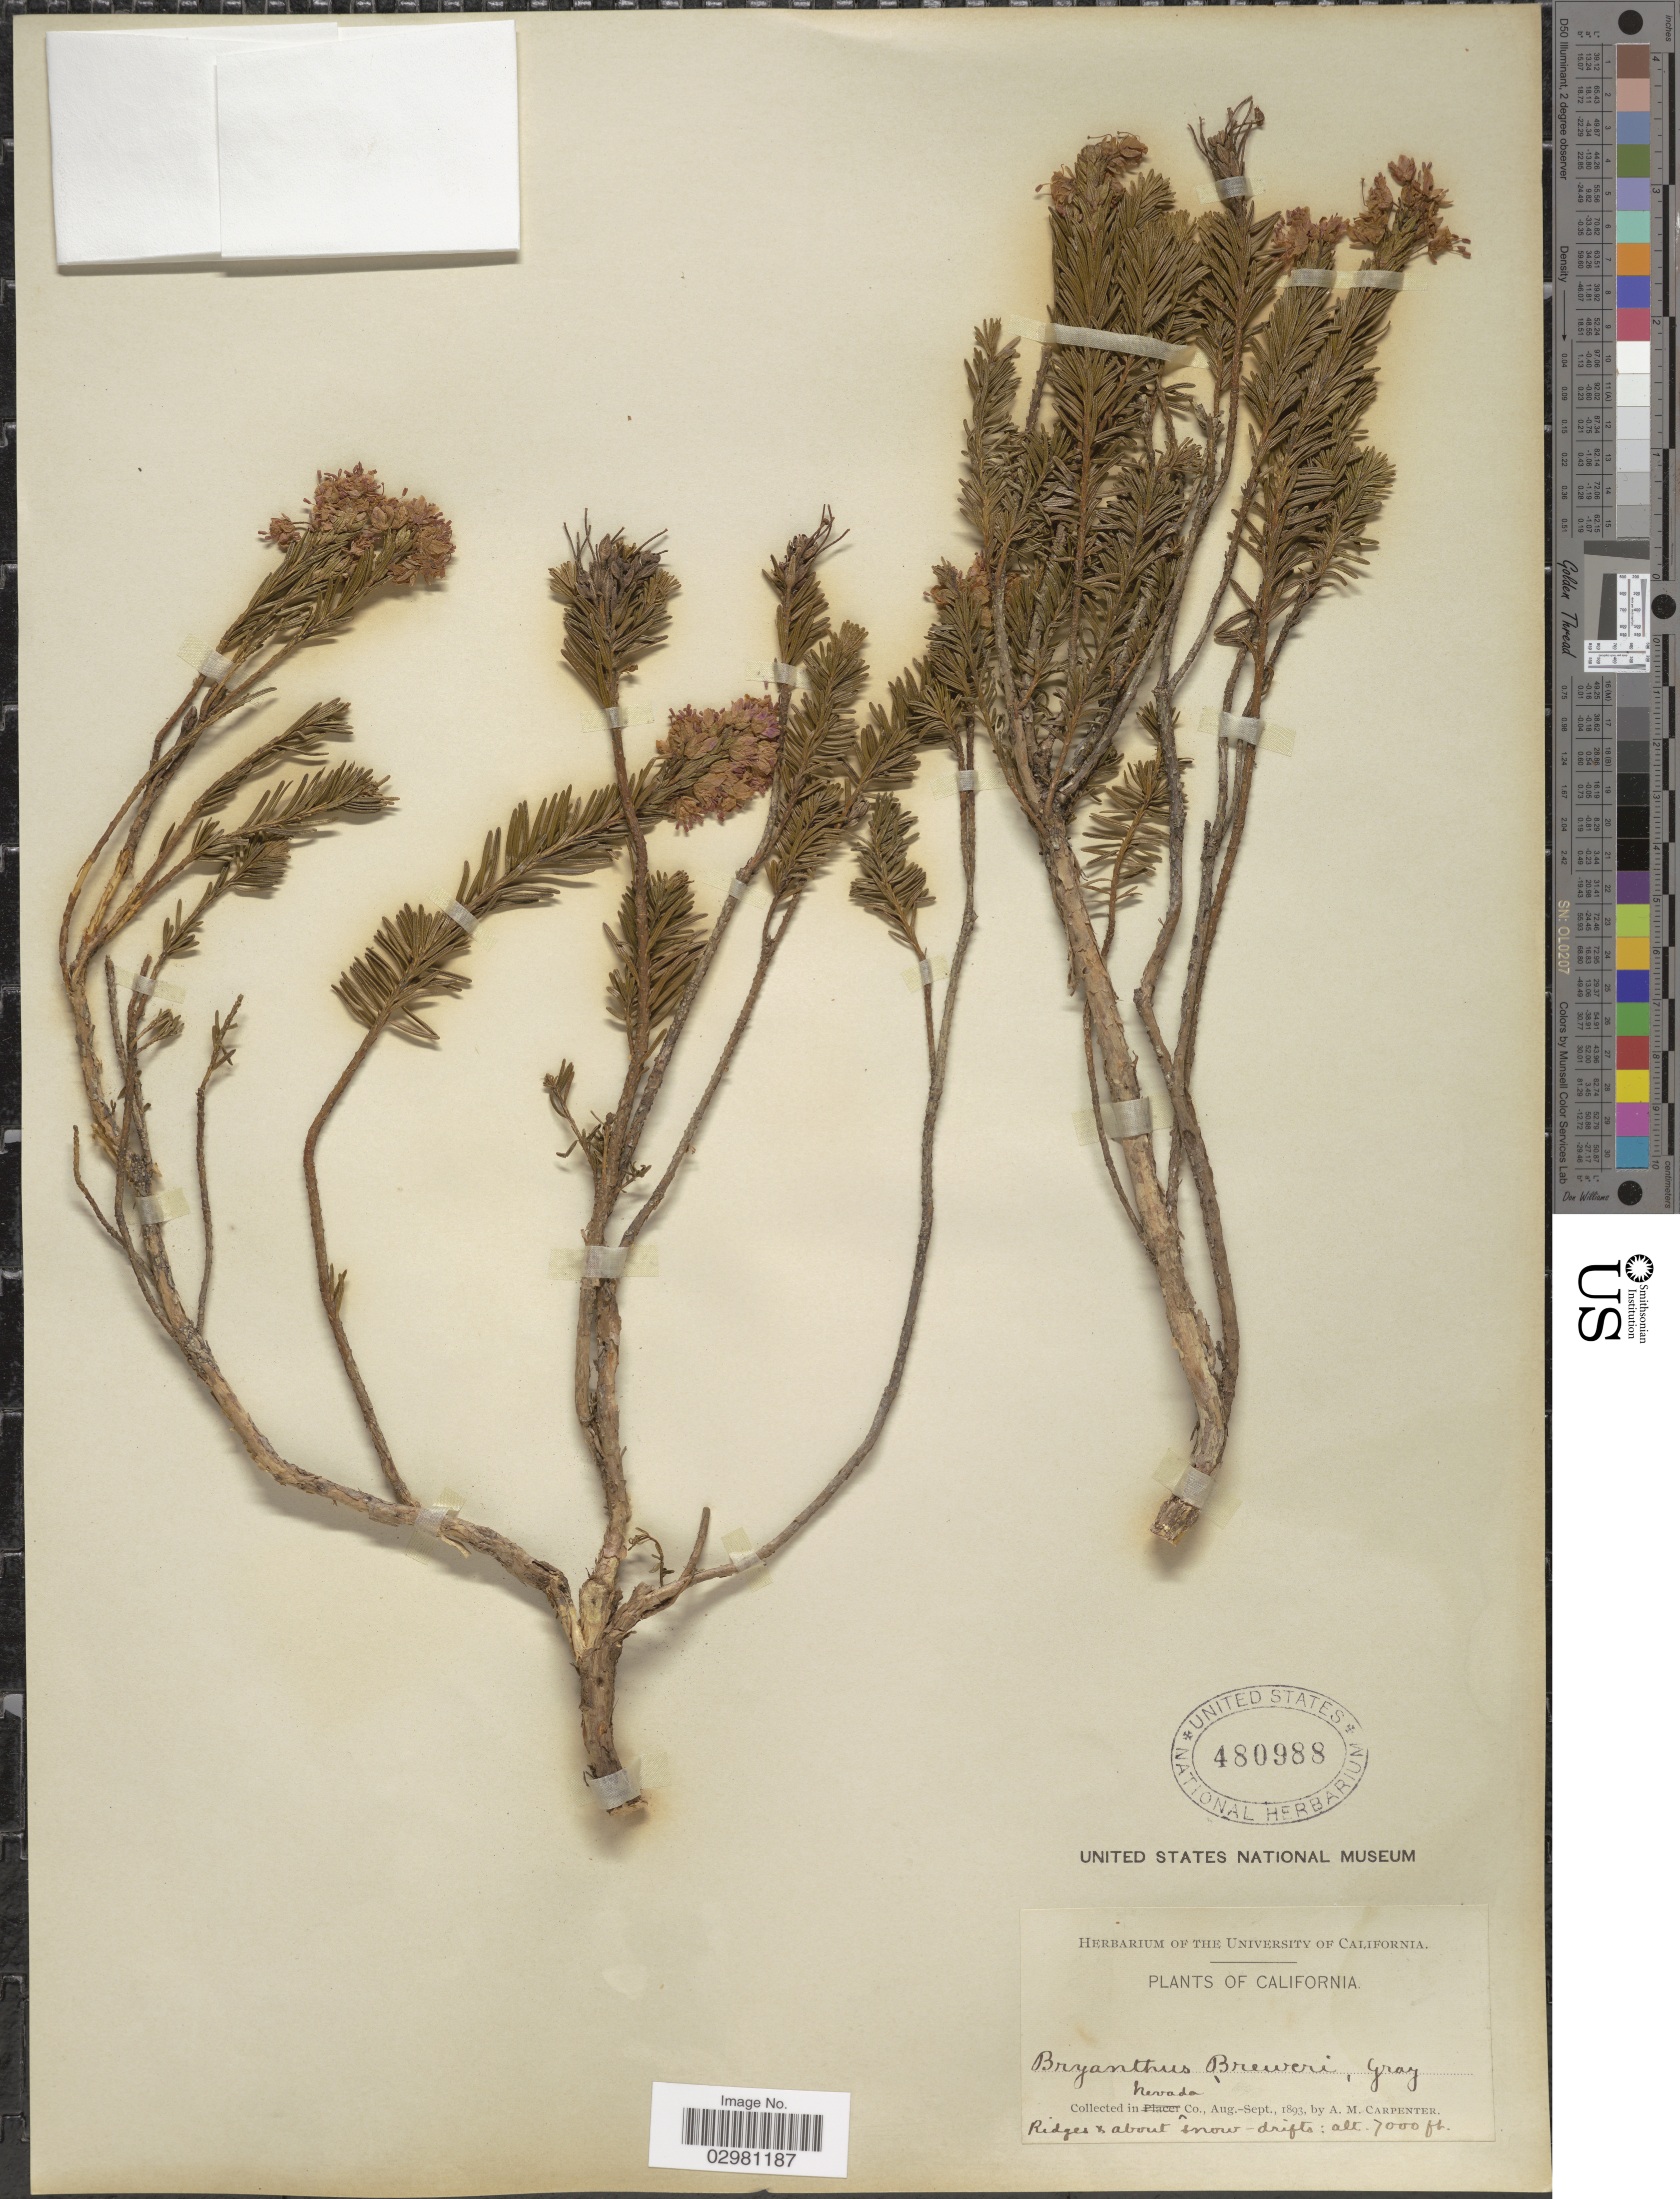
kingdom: Plantae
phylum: Tracheophyta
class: Magnoliopsida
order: Ericales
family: Ericaceae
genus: Phyllodoce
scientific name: Phyllodoce breweri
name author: (A. Gray) A. Heller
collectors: A. Carpenter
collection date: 1893-08/1893-09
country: United States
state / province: California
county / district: Nevada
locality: Nevada Co.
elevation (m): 2134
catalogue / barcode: US 480988